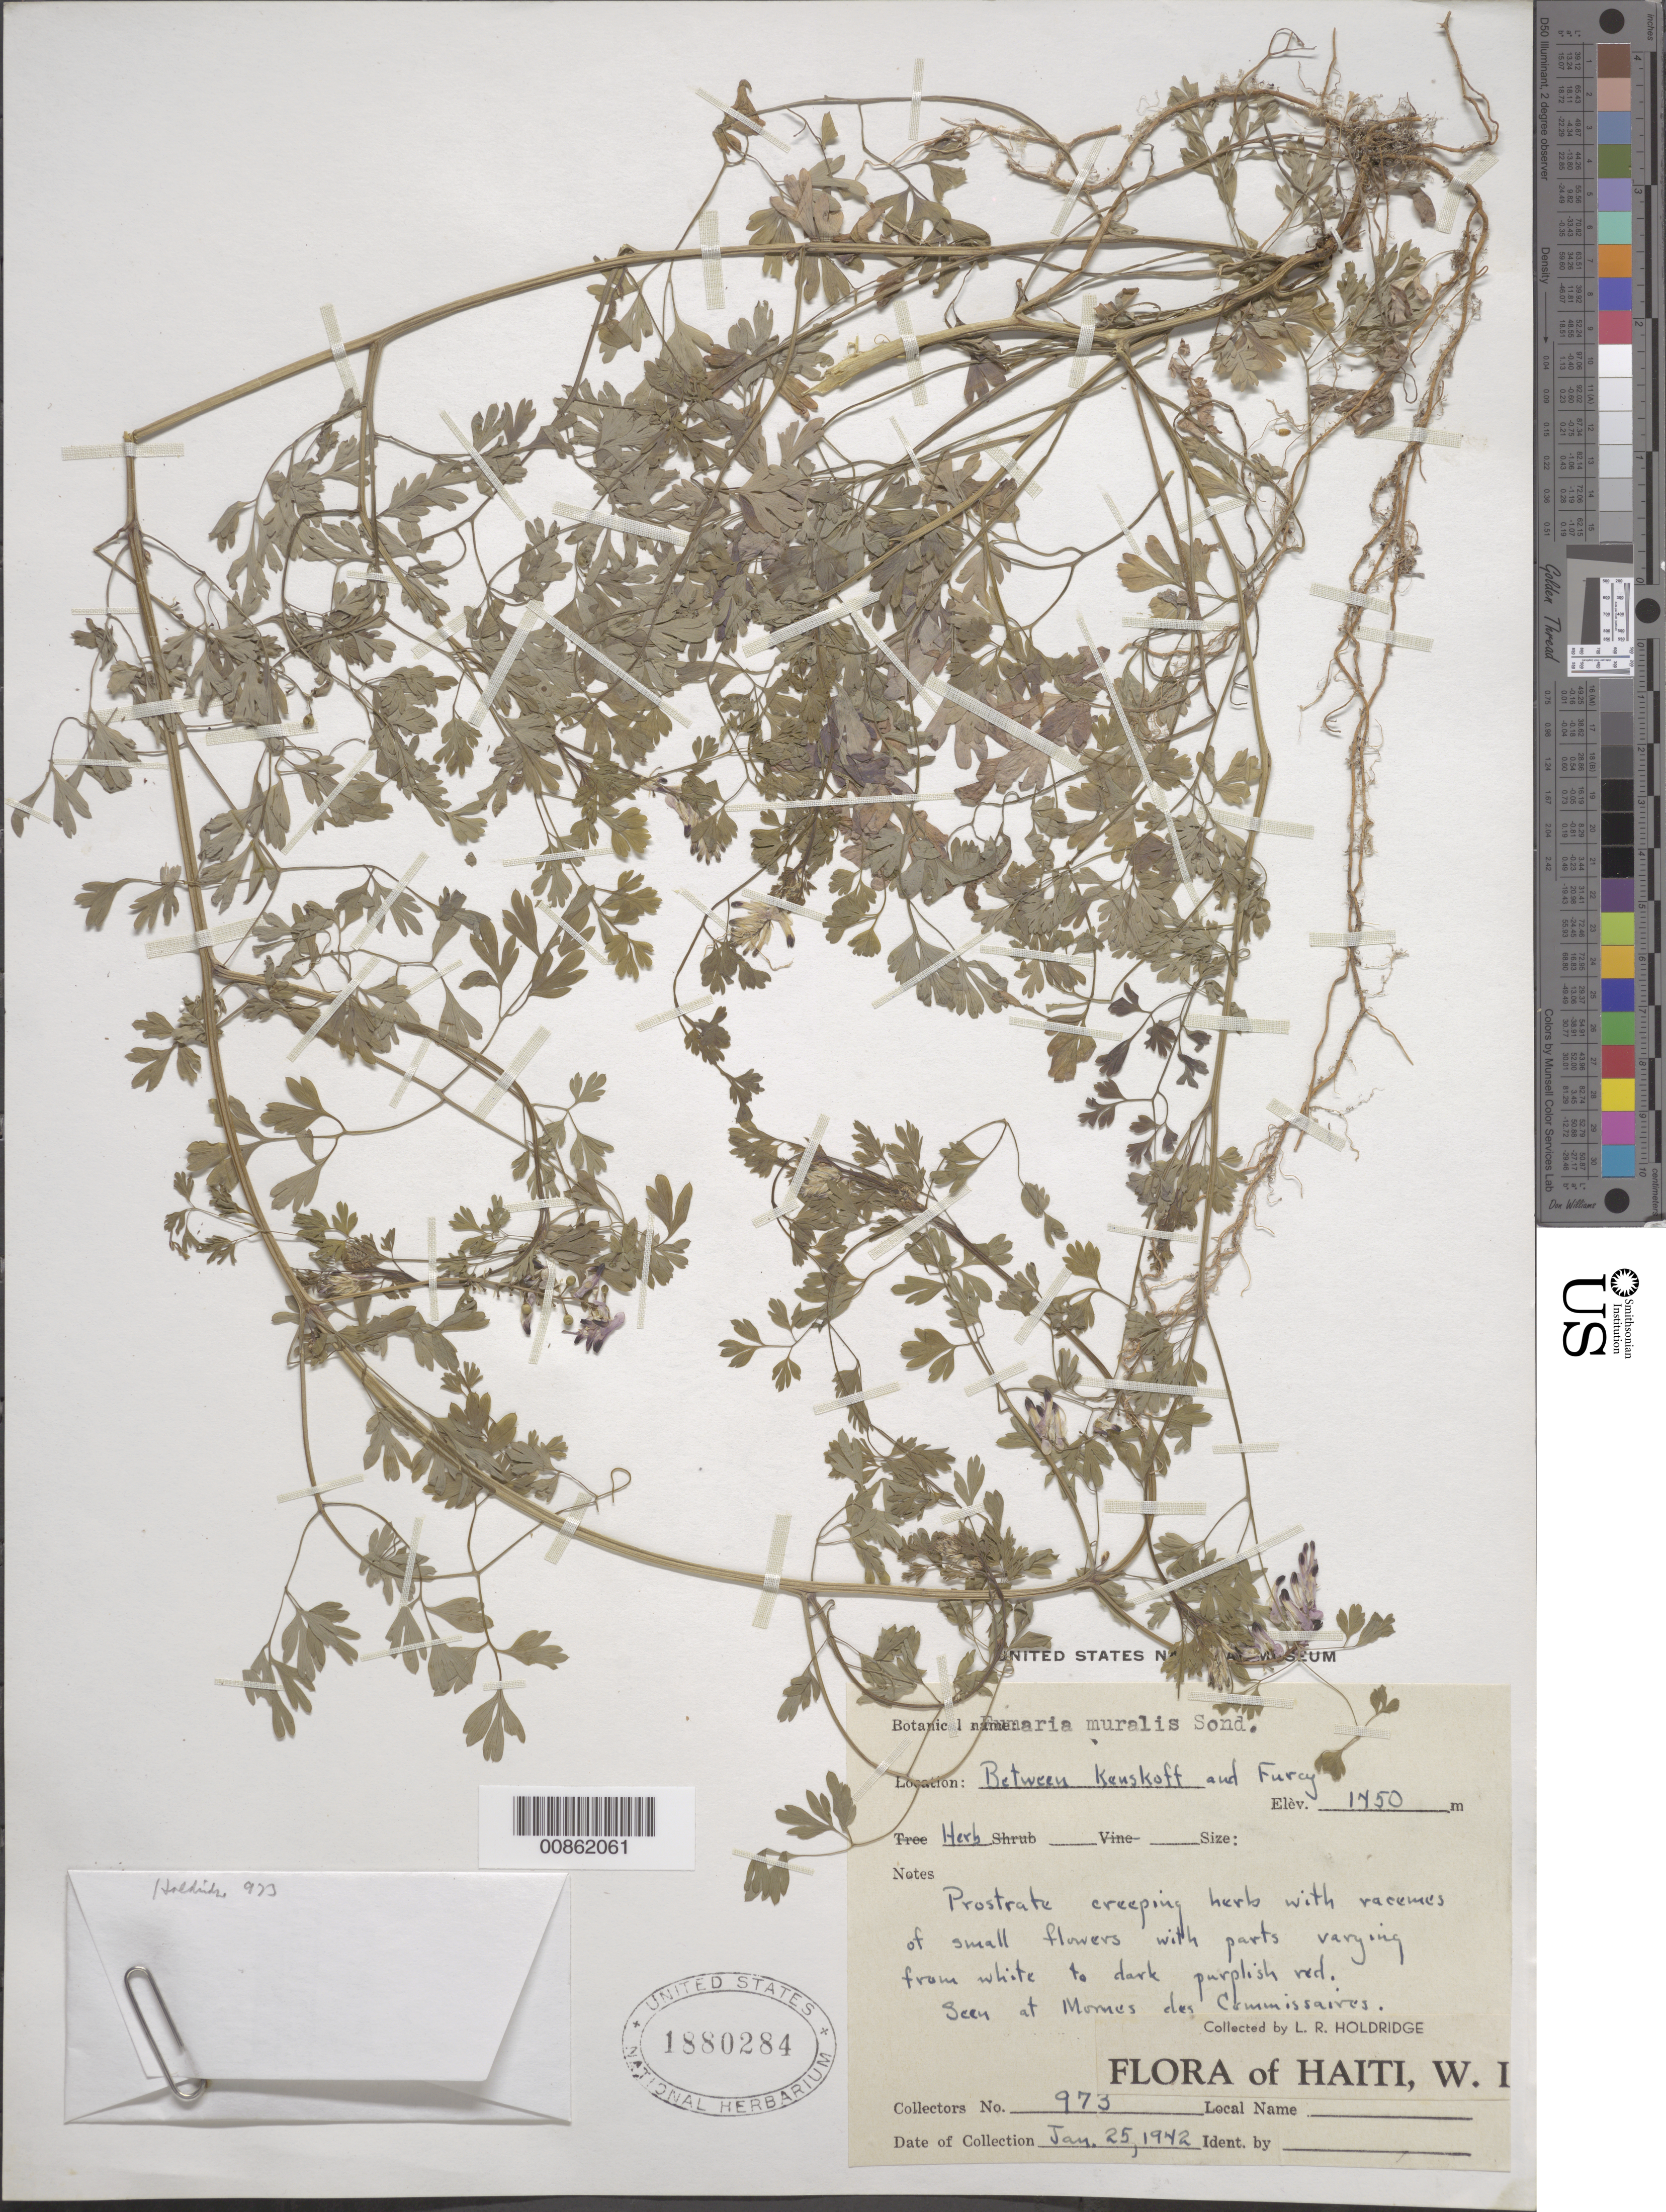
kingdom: Plantae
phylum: Tracheophyta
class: Magnoliopsida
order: Ranunculales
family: Papaveraceae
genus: Fumaria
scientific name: Fumaria muralis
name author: Sond. ex W.D.J. Koch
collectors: L. Holdridge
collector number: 973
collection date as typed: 25 Jan 1942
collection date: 1942-01-25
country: Haiti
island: Hispaniola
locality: Between Kenskoff and Furcy.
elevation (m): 1450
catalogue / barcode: US 1880284